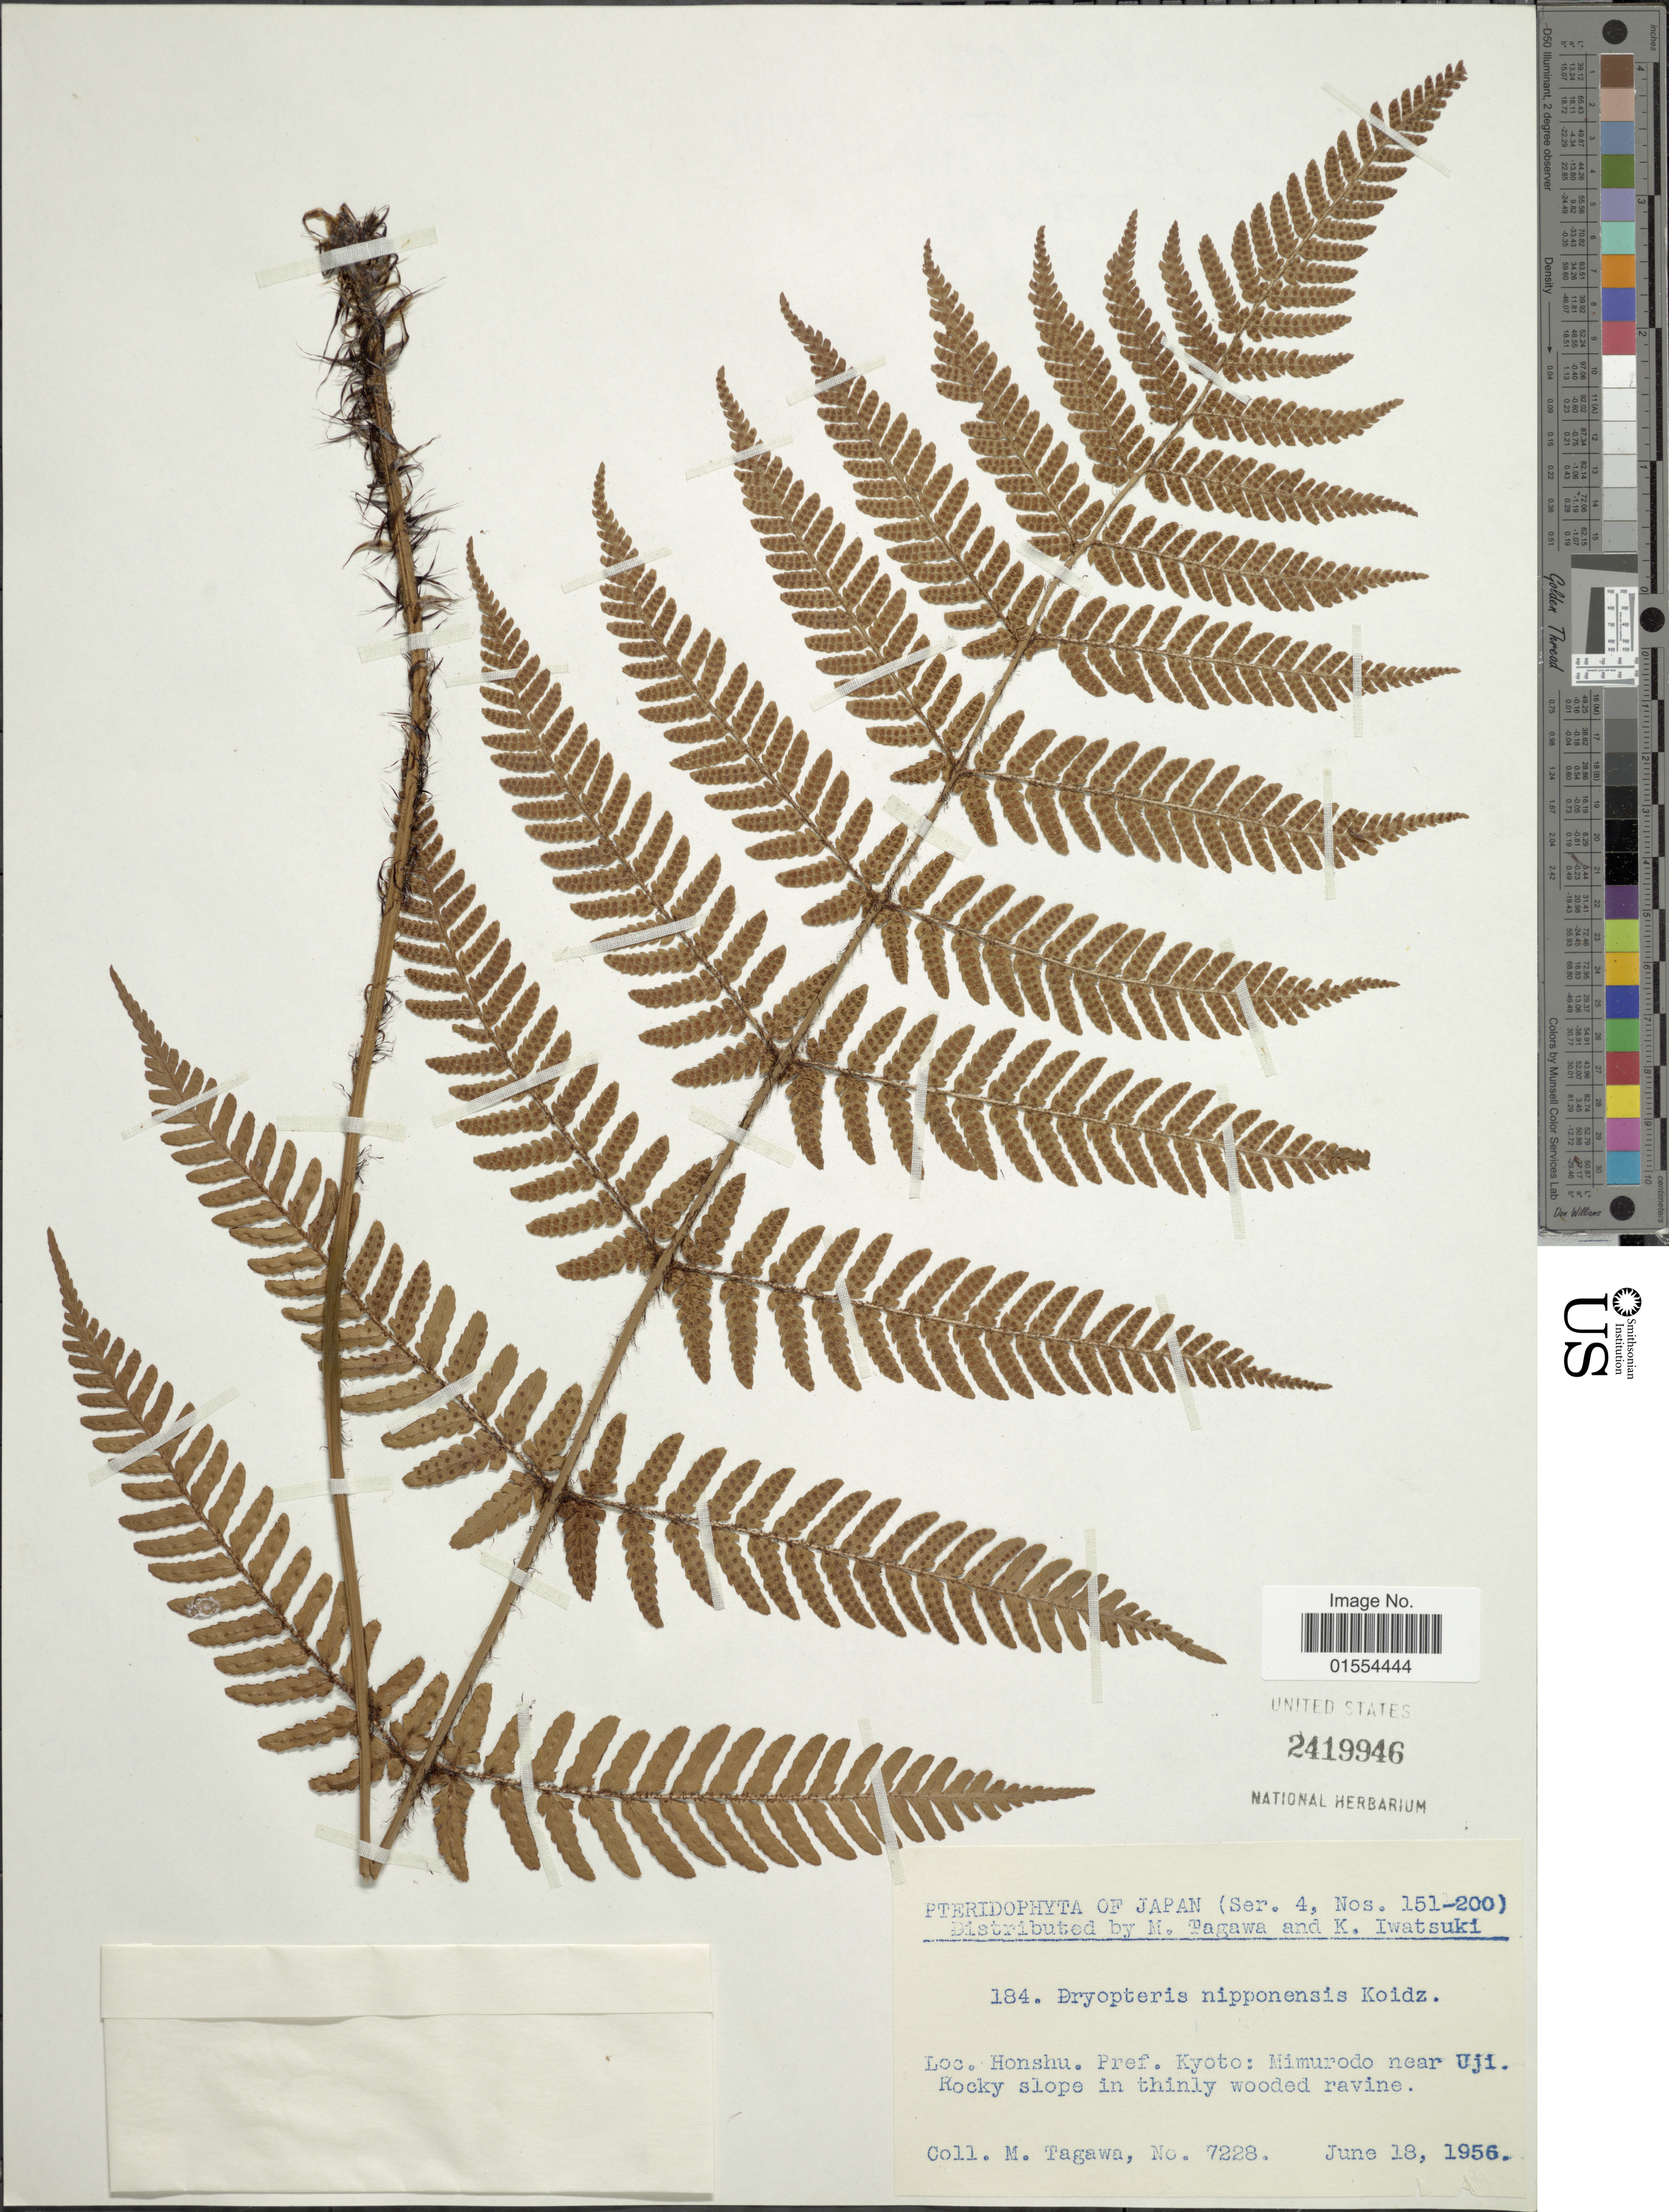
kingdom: Plantae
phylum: Tracheophyta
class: Polypodiopsida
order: Polypodiales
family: Dryopteridaceae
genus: Dryopteris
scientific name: Dryopteris nipponensis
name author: Koidz.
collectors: M. Tagawa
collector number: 7228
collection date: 1956-06-18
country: Japan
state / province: Kyoto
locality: Japan. Honshu. Pref. Kyoto: Mimurodo near Uji.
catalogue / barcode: US 2419946